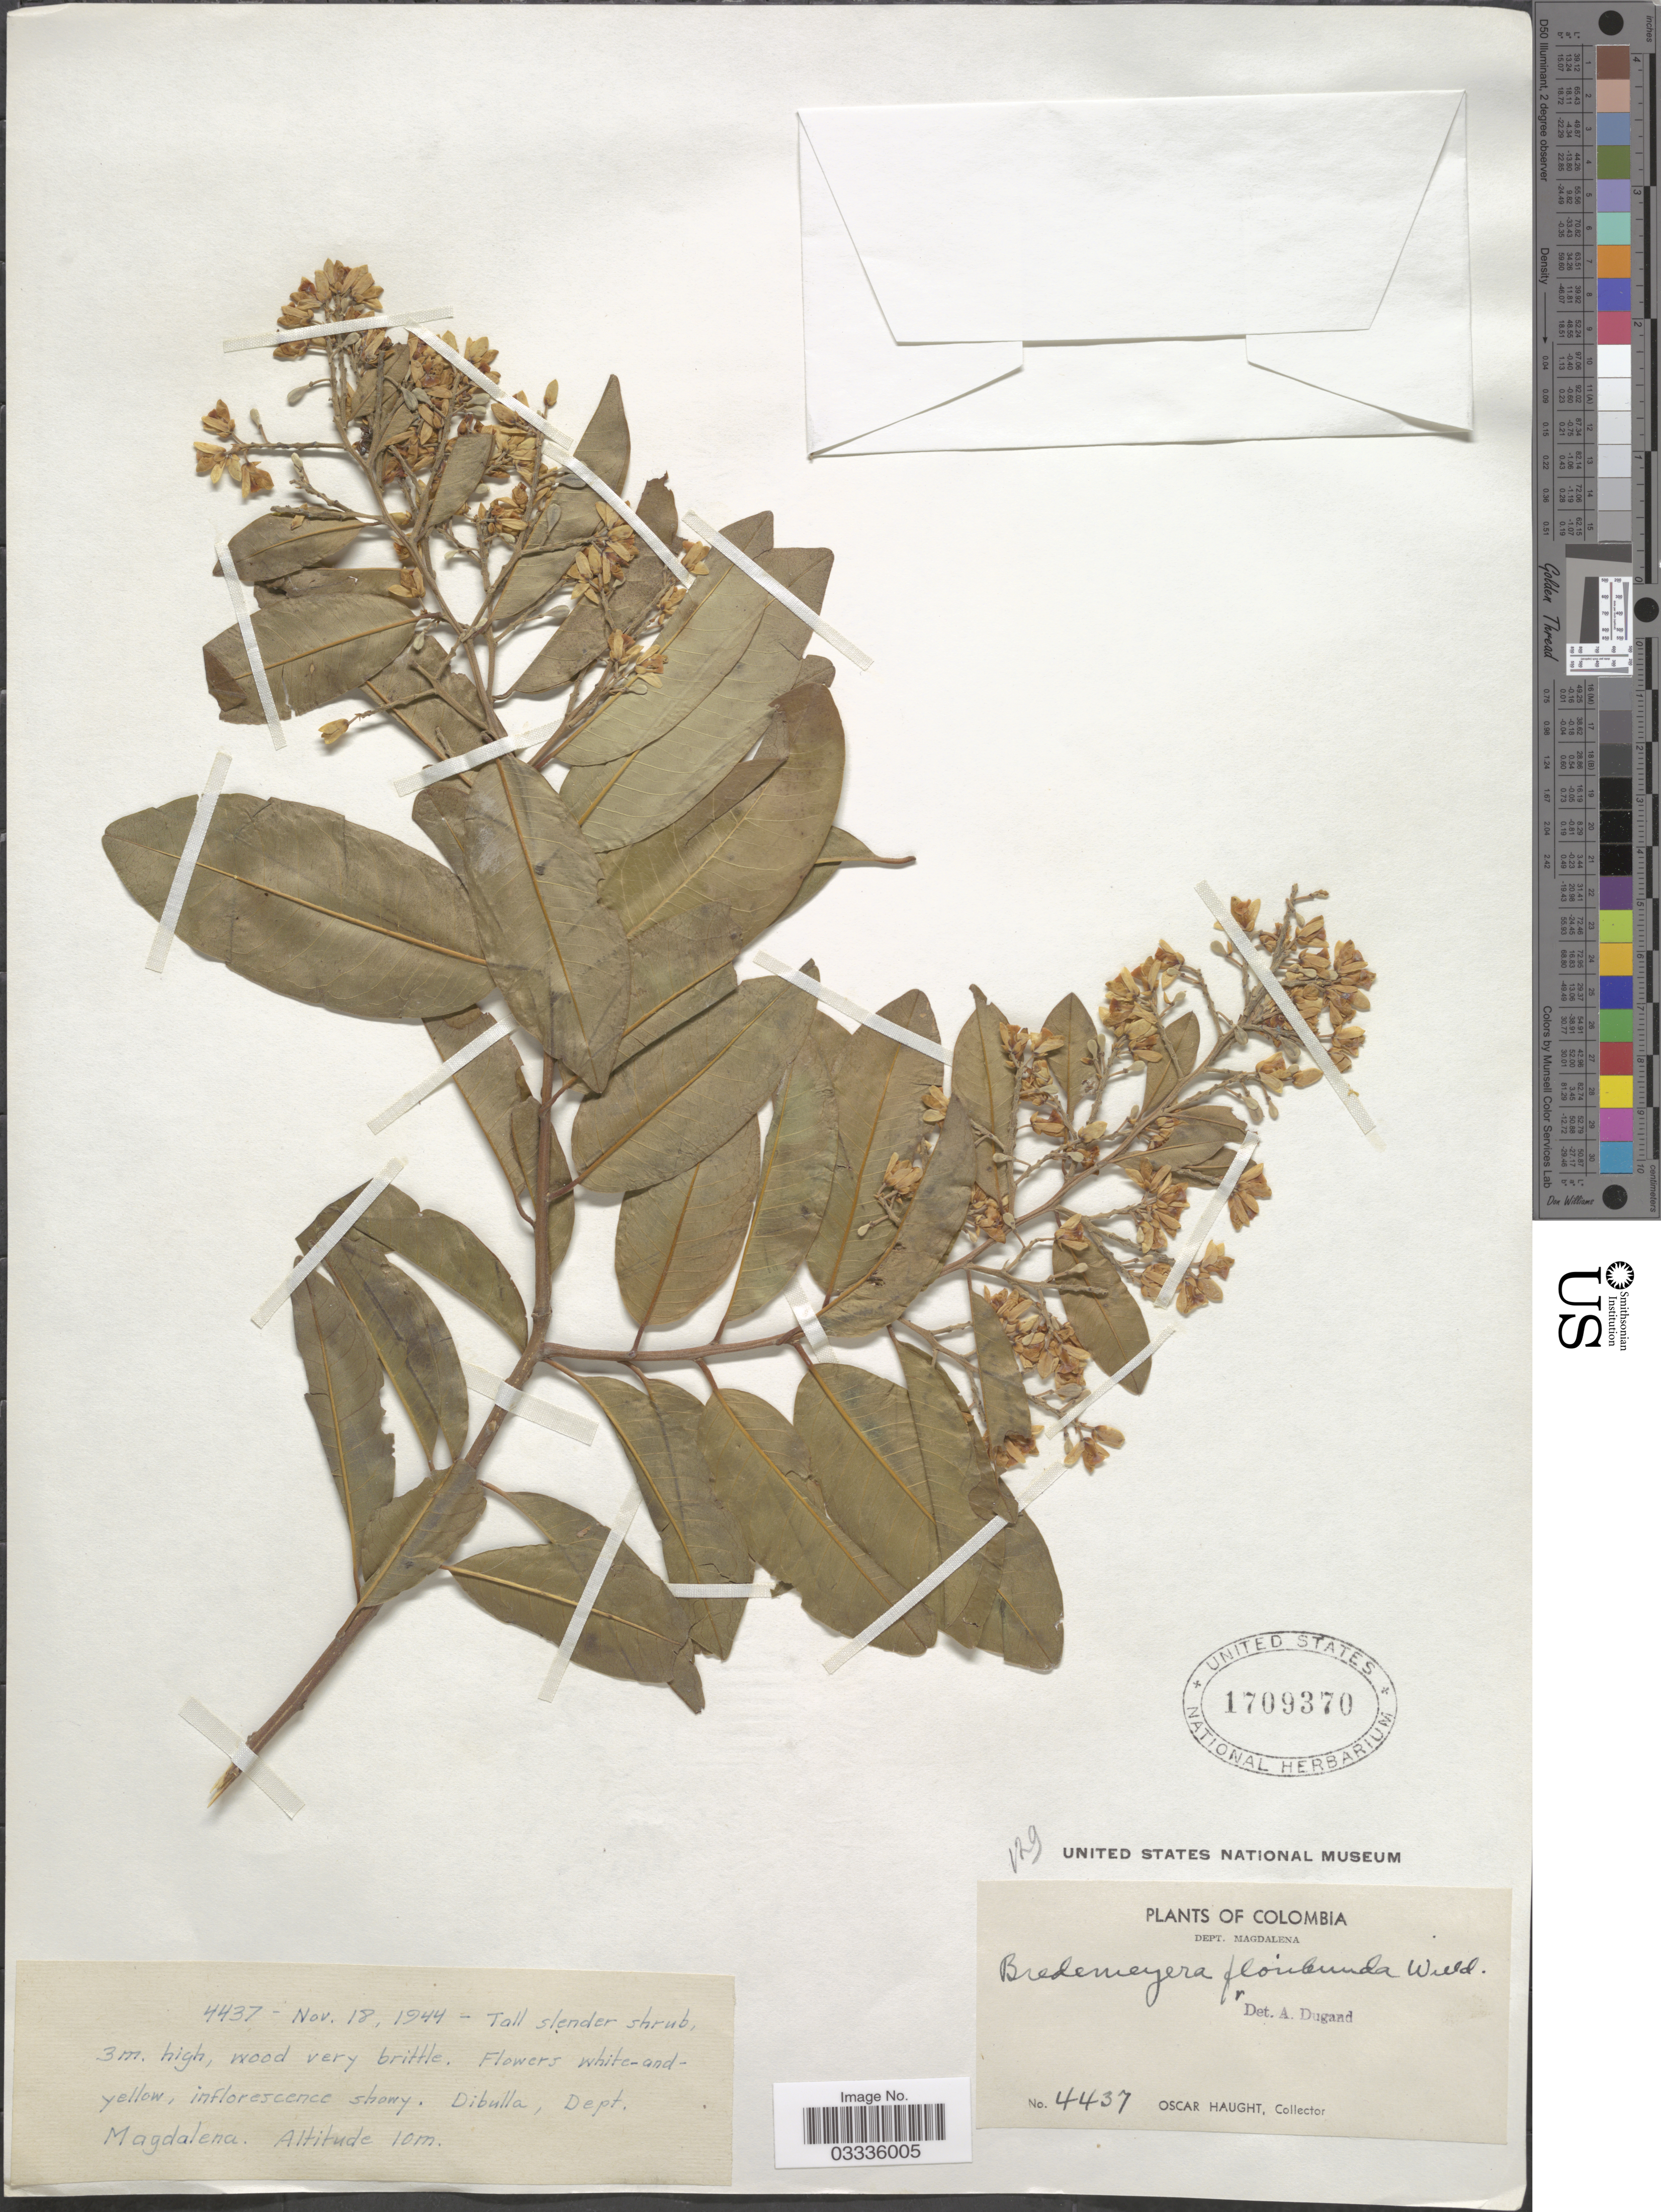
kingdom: Plantae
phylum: Tracheophyta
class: Magnoliopsida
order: Fabales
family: Polygalaceae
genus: Bredemeyera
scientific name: Bredemeyera floribunda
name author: Willd.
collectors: O. L. Haught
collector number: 4437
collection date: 1944-11-18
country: Colombia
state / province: Magdalena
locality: Dibulla, Dept. Magdalena.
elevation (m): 10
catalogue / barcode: US 1709370